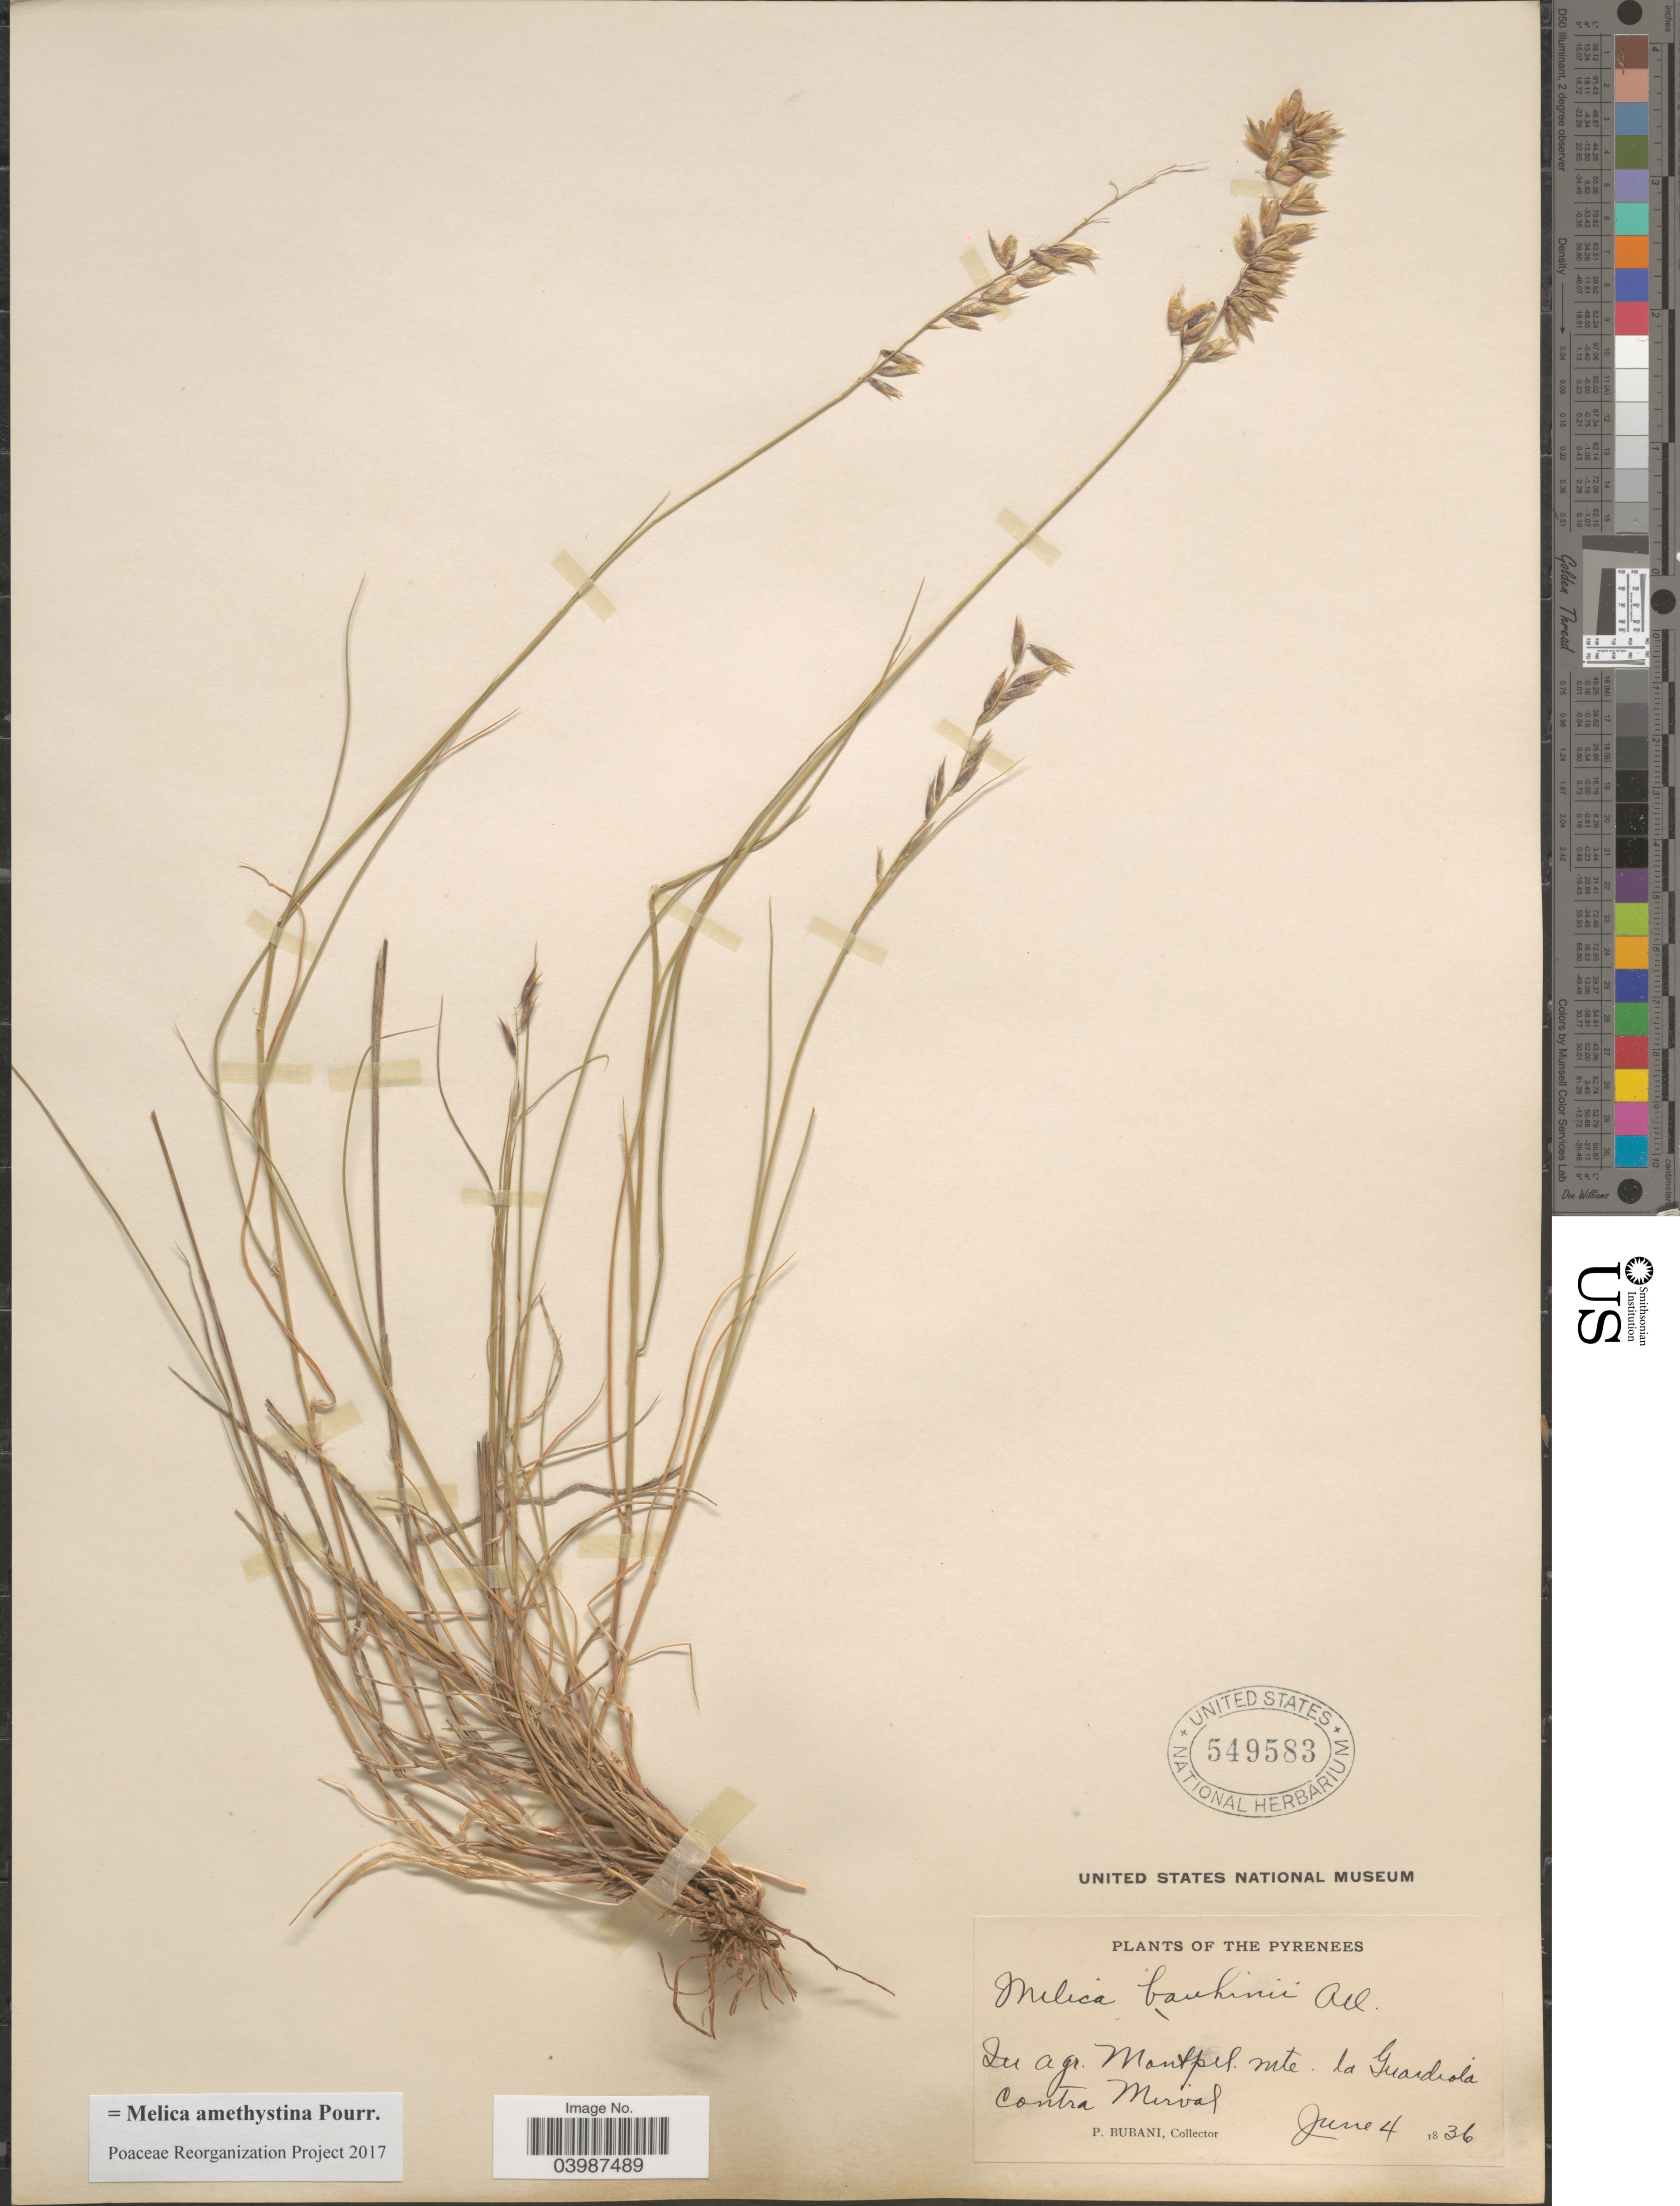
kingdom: Plantae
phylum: Tracheophyta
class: Liliopsida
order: Poales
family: Poaceae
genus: Melica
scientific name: Melica amethystina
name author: Pourr.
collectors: P. Bubani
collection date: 1836-06-04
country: France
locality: The Pyrenees. In agr. Montpel. mte. la Guardiola contra Mirval.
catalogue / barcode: US 549583